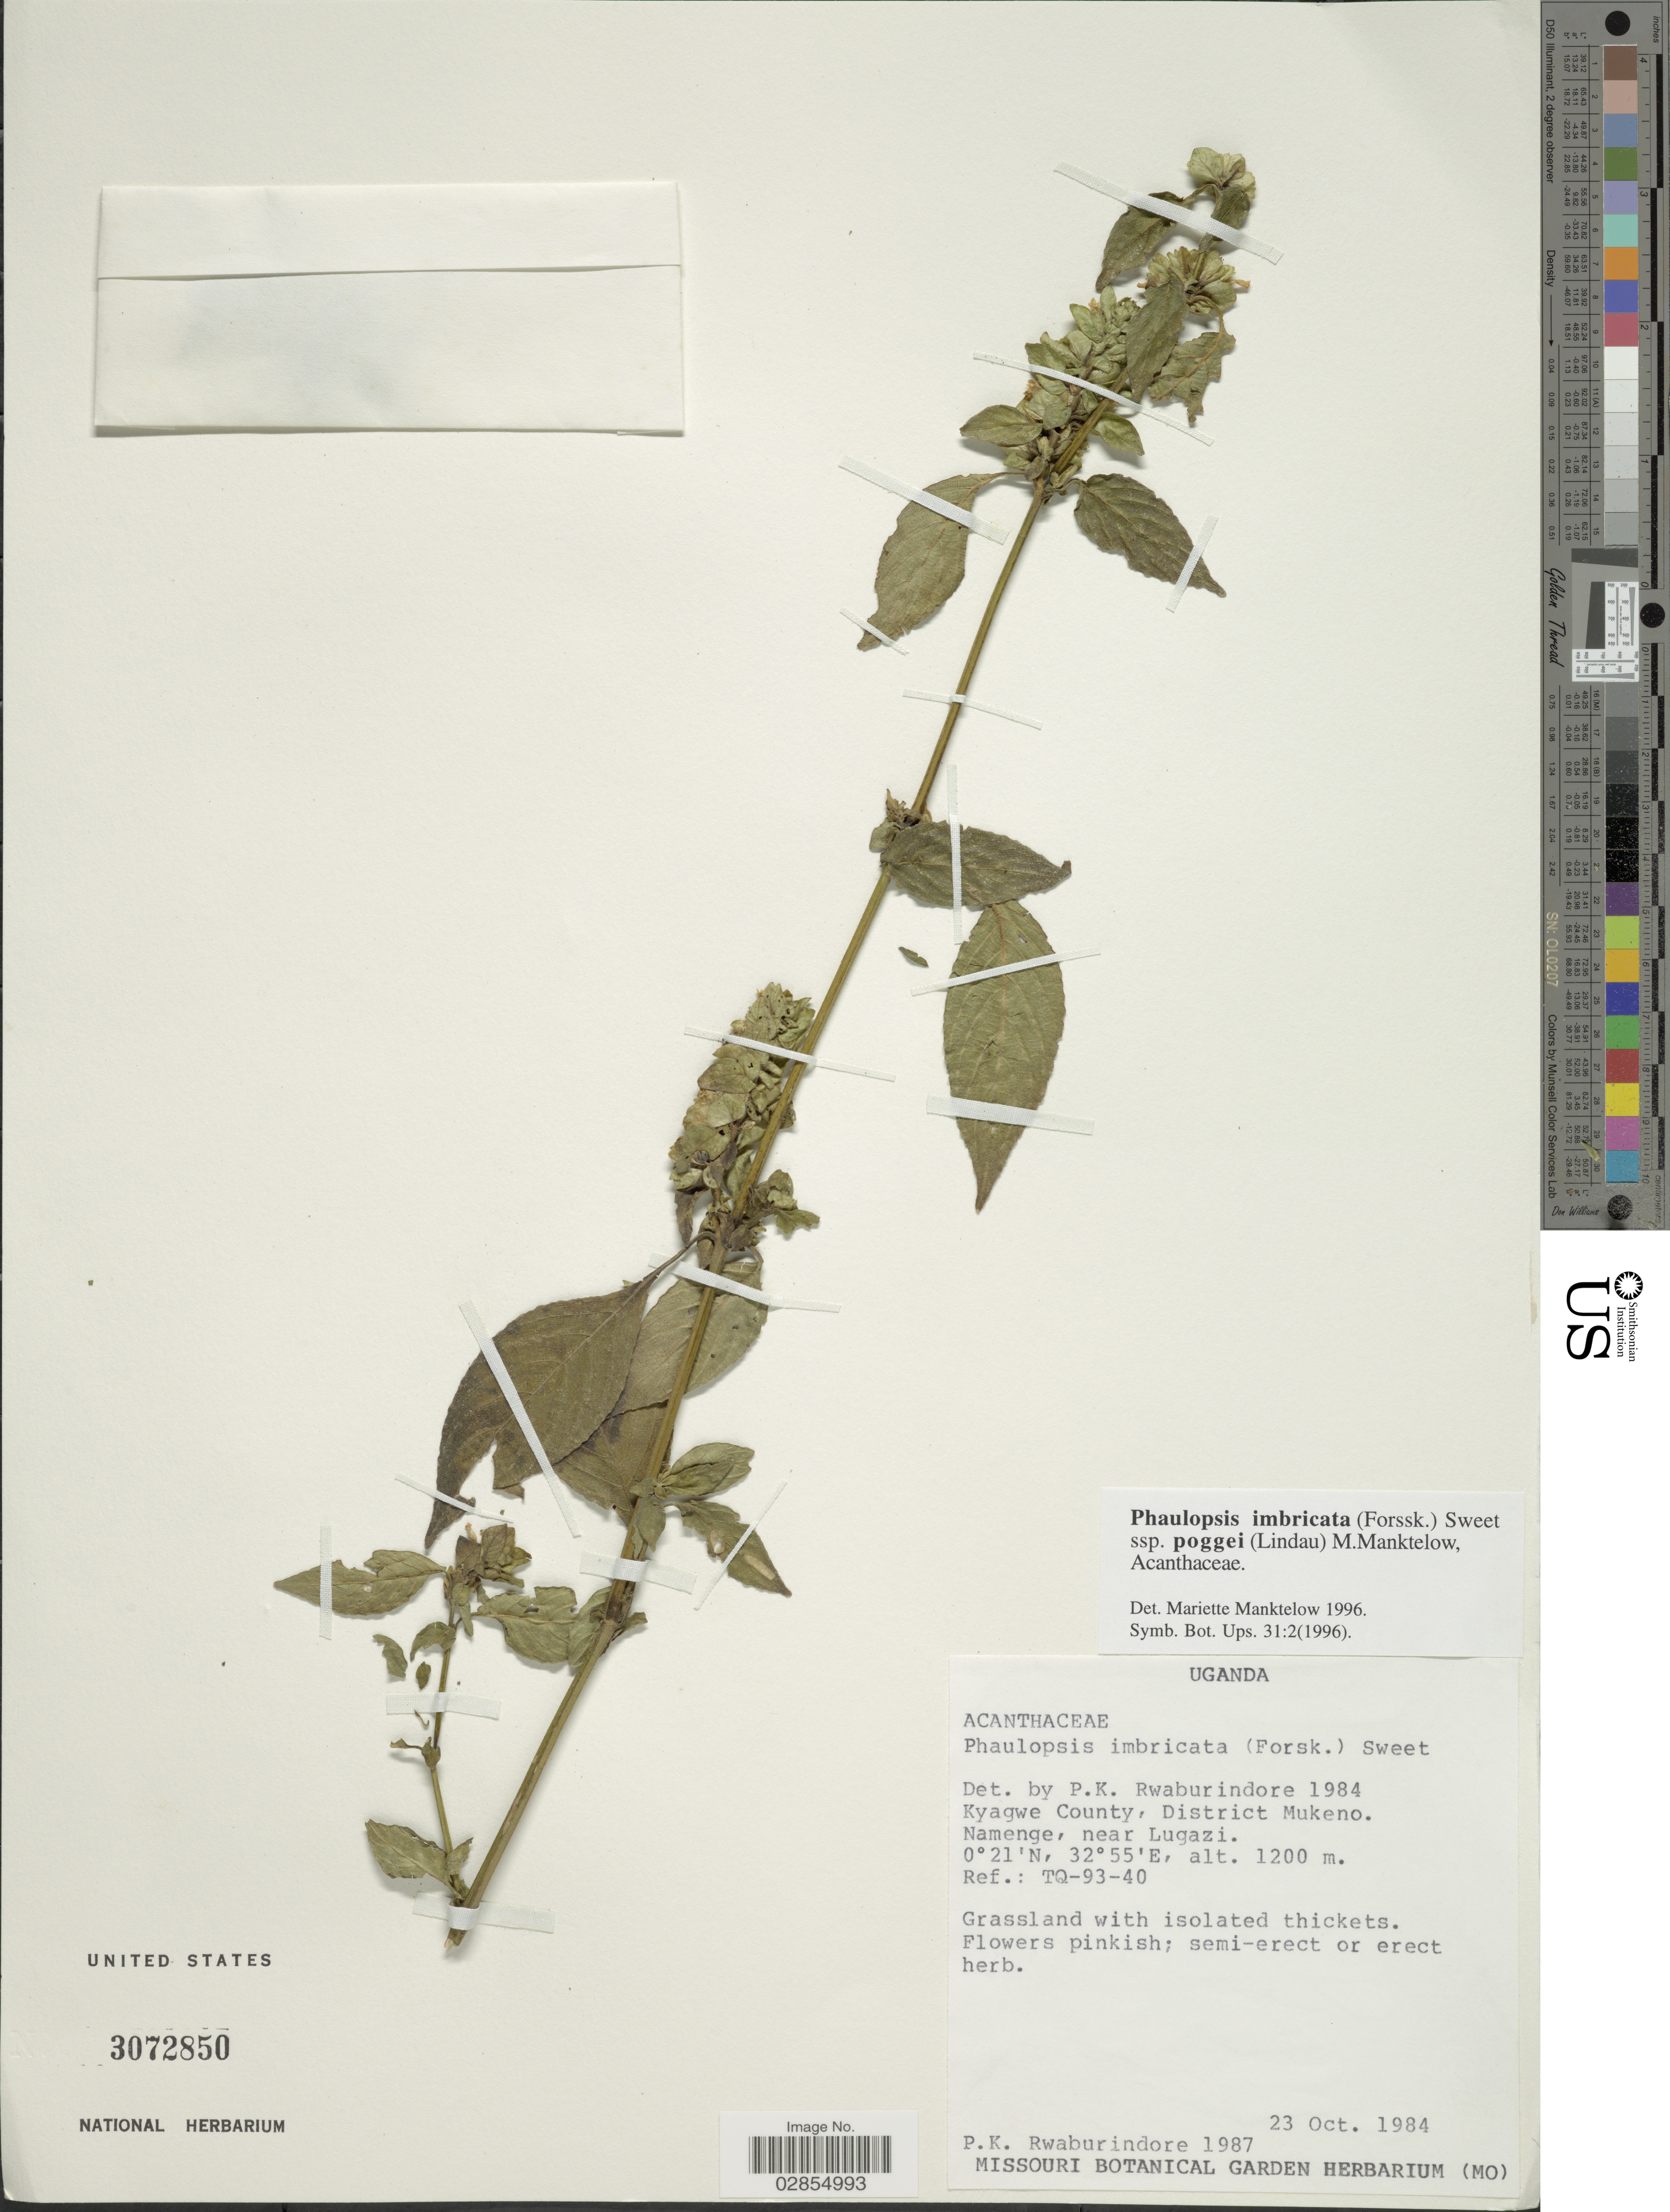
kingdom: Plantae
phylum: Tracheophyta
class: Magnoliopsida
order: Lamiales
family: Acanthaceae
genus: Phaulopsis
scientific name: Phaulopsis imbricata subsp. poggei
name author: (Lindau) Mankt.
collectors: P. Rwaburindore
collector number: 1987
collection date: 1984-10-23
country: Uganda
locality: Kyagwe County, District Mukeno, Namenge, near Lugazi.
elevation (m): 1200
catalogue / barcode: US 3072850